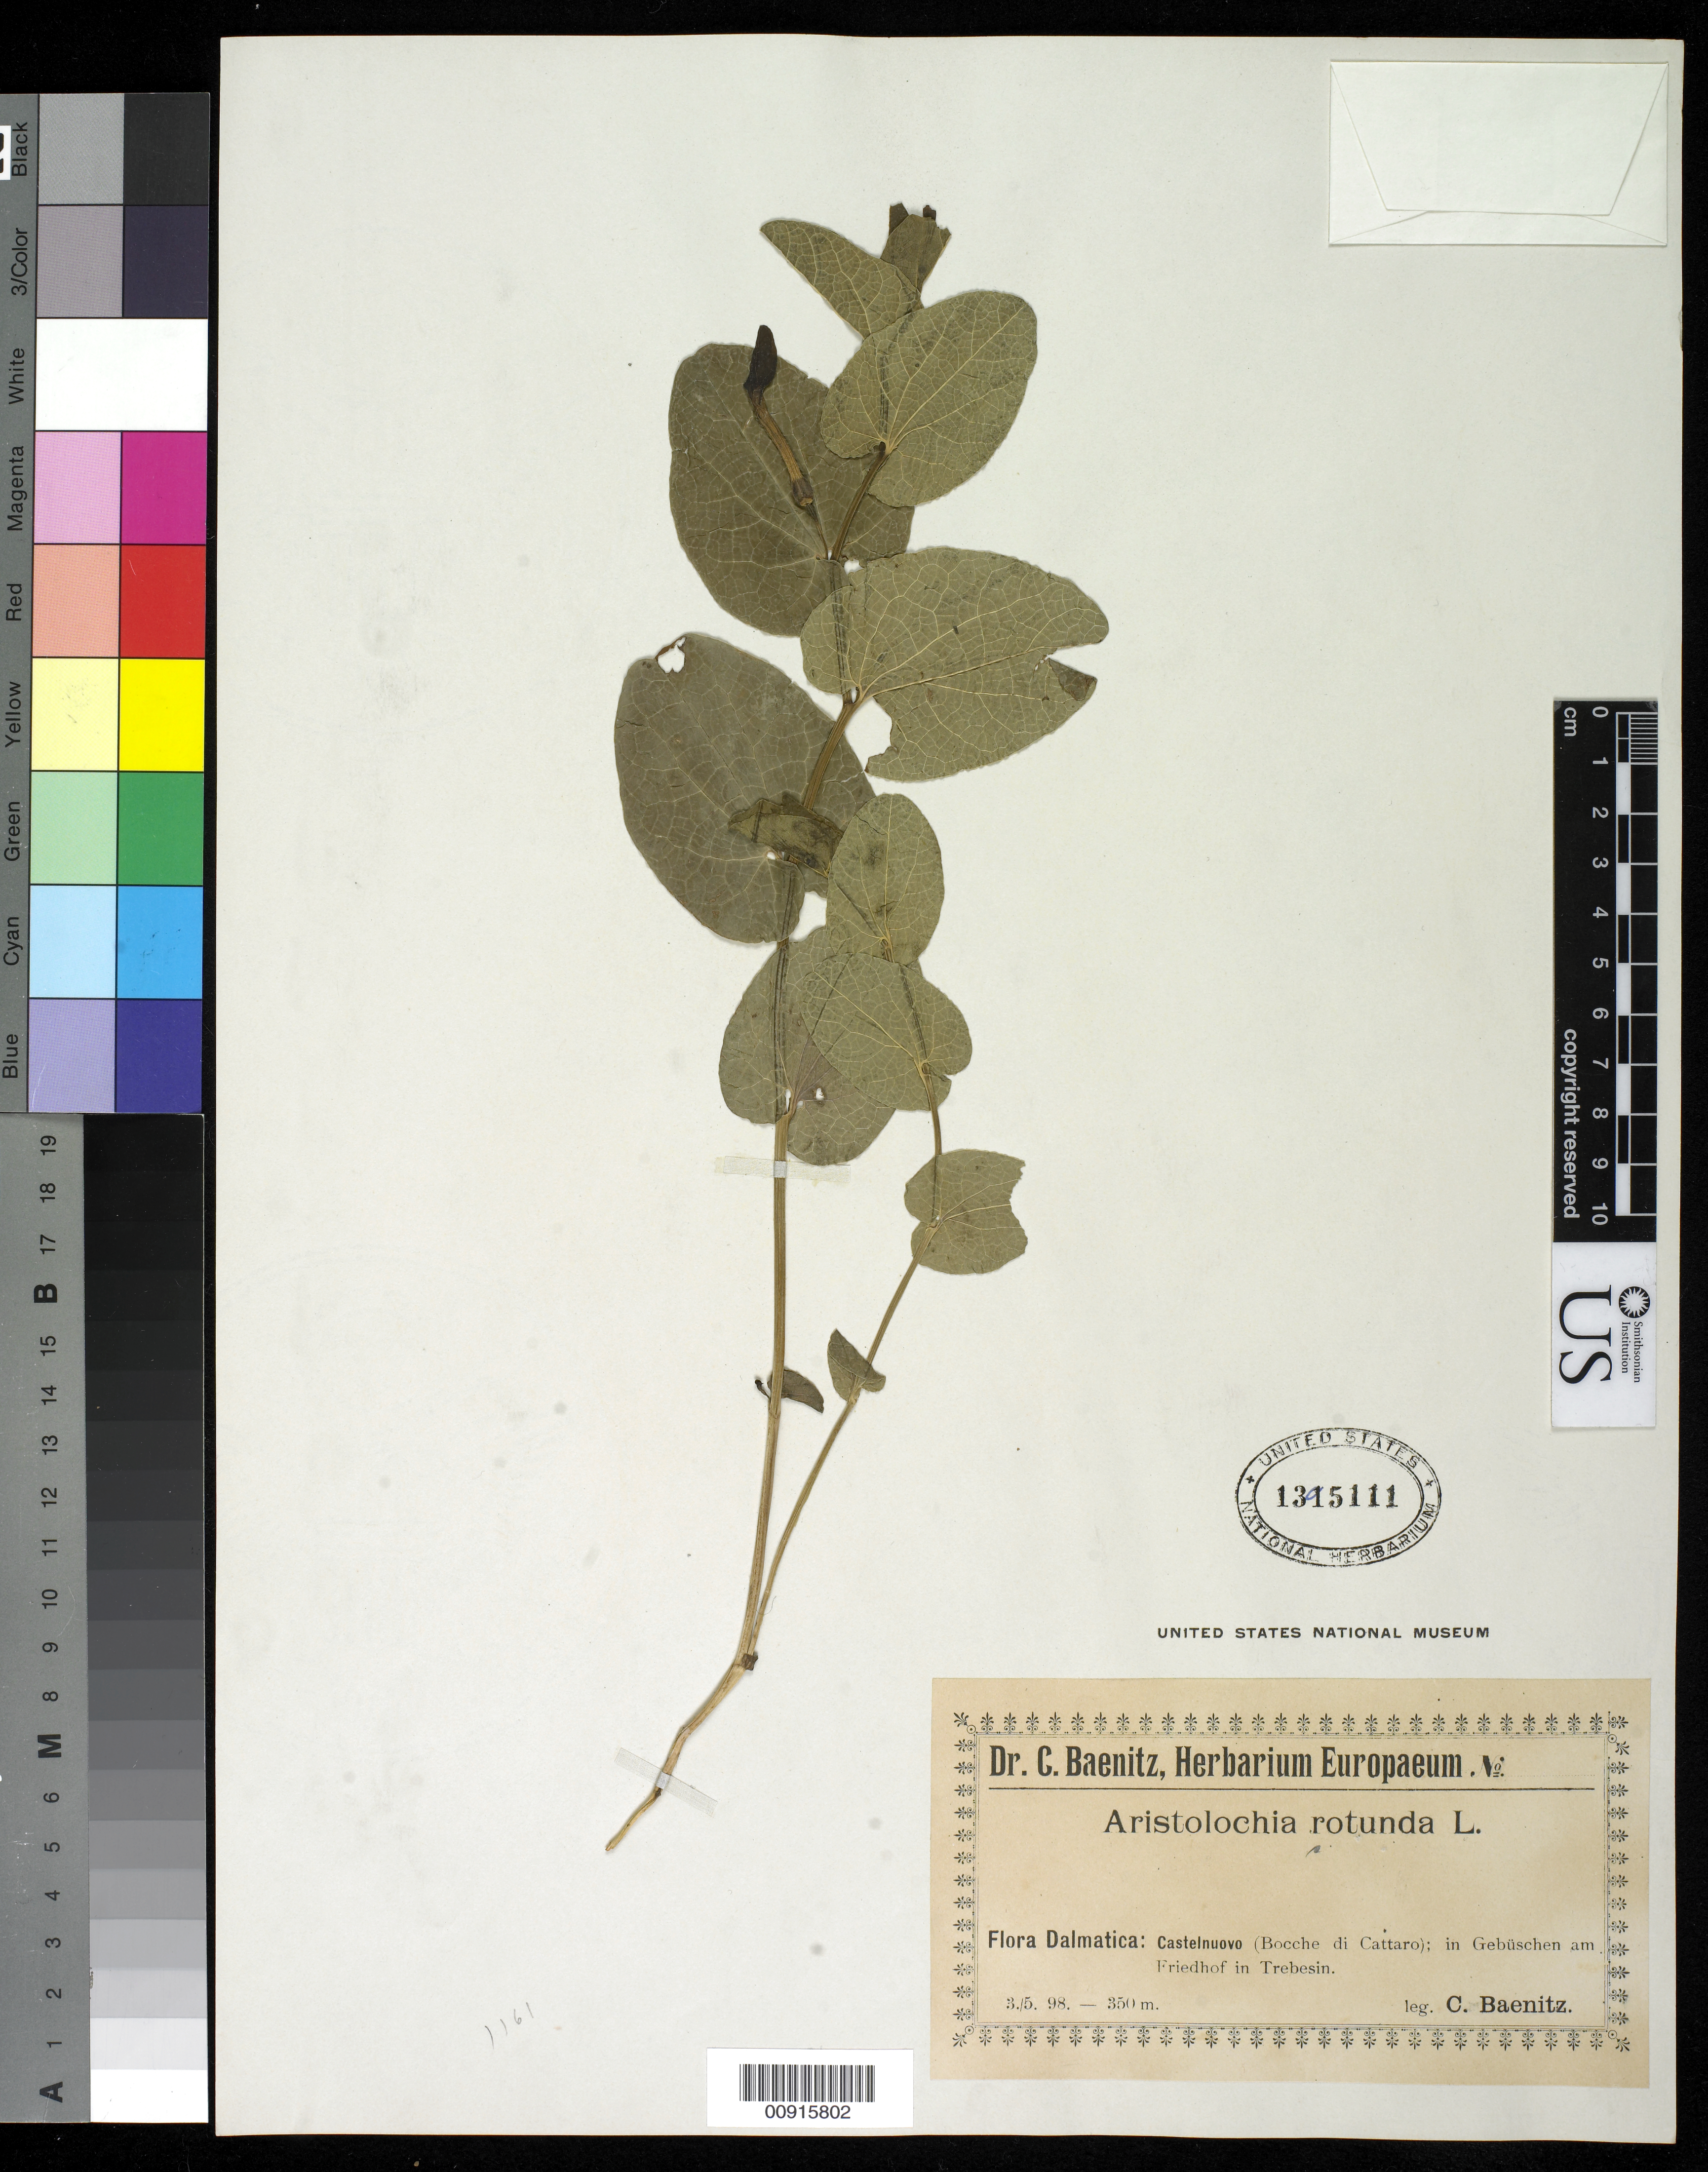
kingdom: Plantae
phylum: Tracheophyta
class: Magnoliopsida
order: Piperales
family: Aristolochiaceae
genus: Aristolochia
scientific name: Aristolochia rotunda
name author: L.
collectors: C. G. Baenitz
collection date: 1898-03-05 or 1898-05-03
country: Croatia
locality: Caste;mipvp )Bocche di Cattaro); in Gebuschen am Friedhof in Trebesin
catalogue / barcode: US 1395111